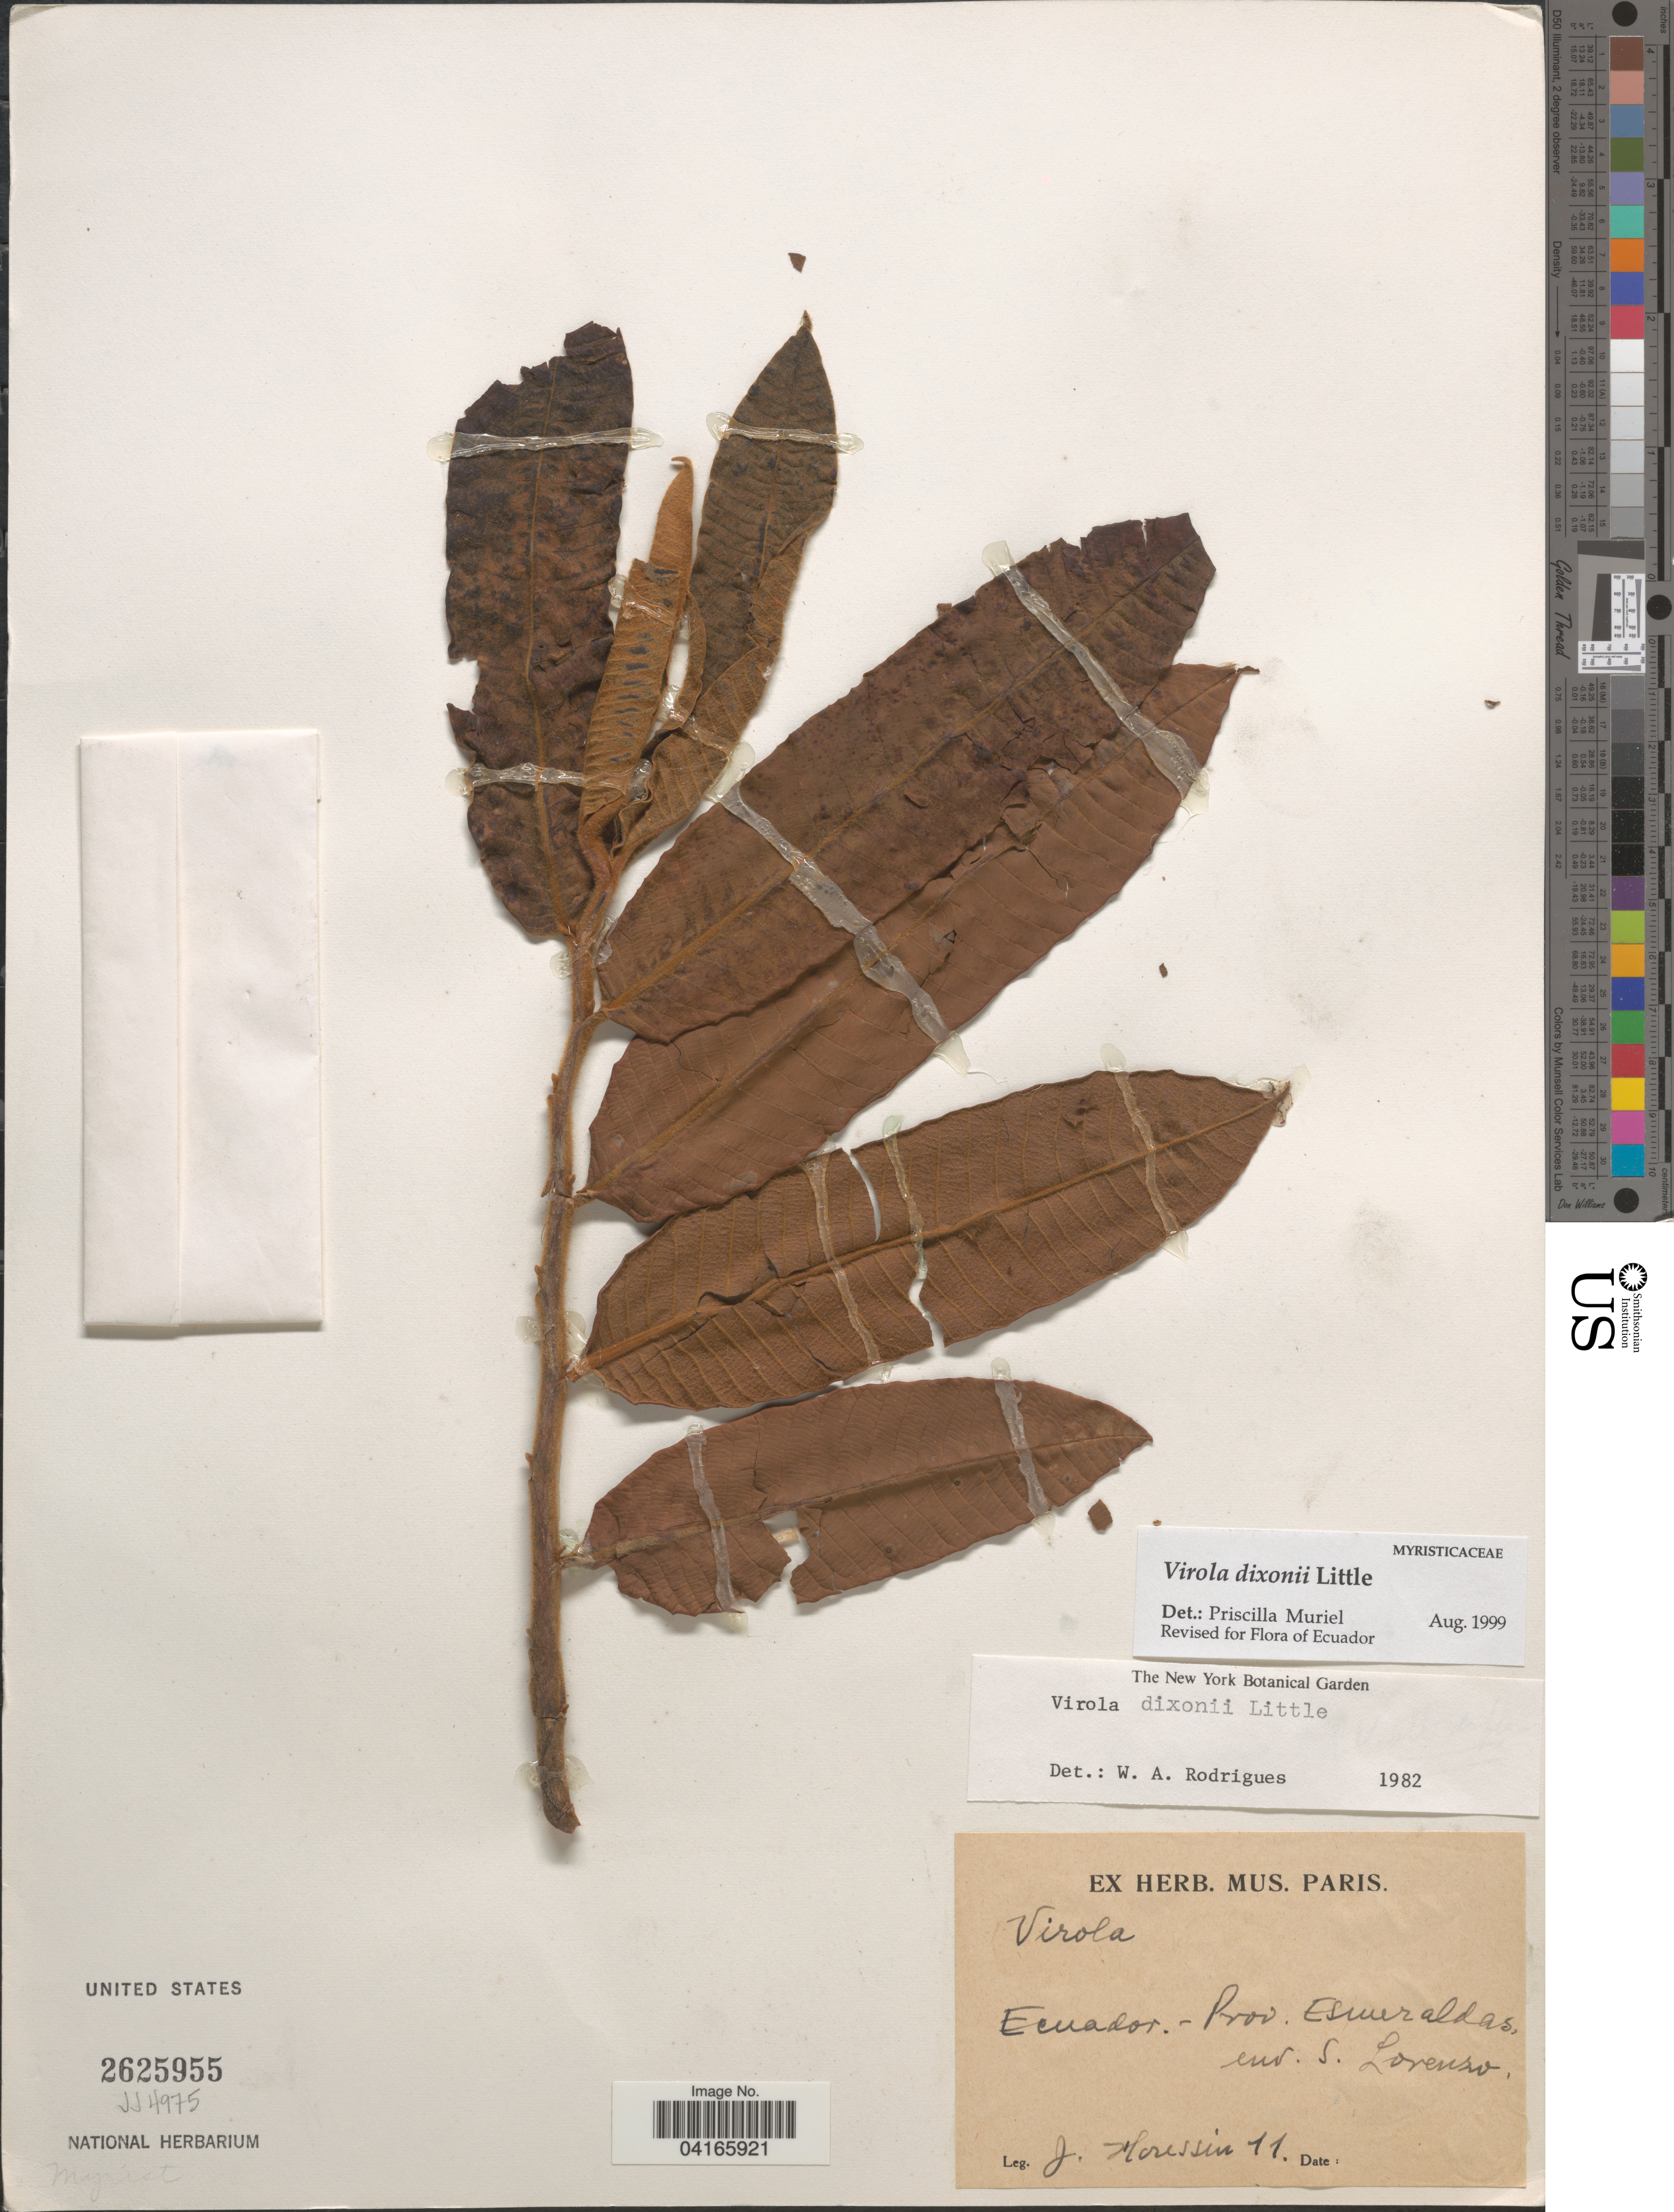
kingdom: Plantae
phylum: Tracheophyta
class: Magnoliopsida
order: Magnoliales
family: Myristicaceae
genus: Virola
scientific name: Virola dixonii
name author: Little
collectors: J. Houssin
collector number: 11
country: Ecuador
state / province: Esmeraldas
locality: Env. S. Lorenzo.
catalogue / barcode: US 2625955